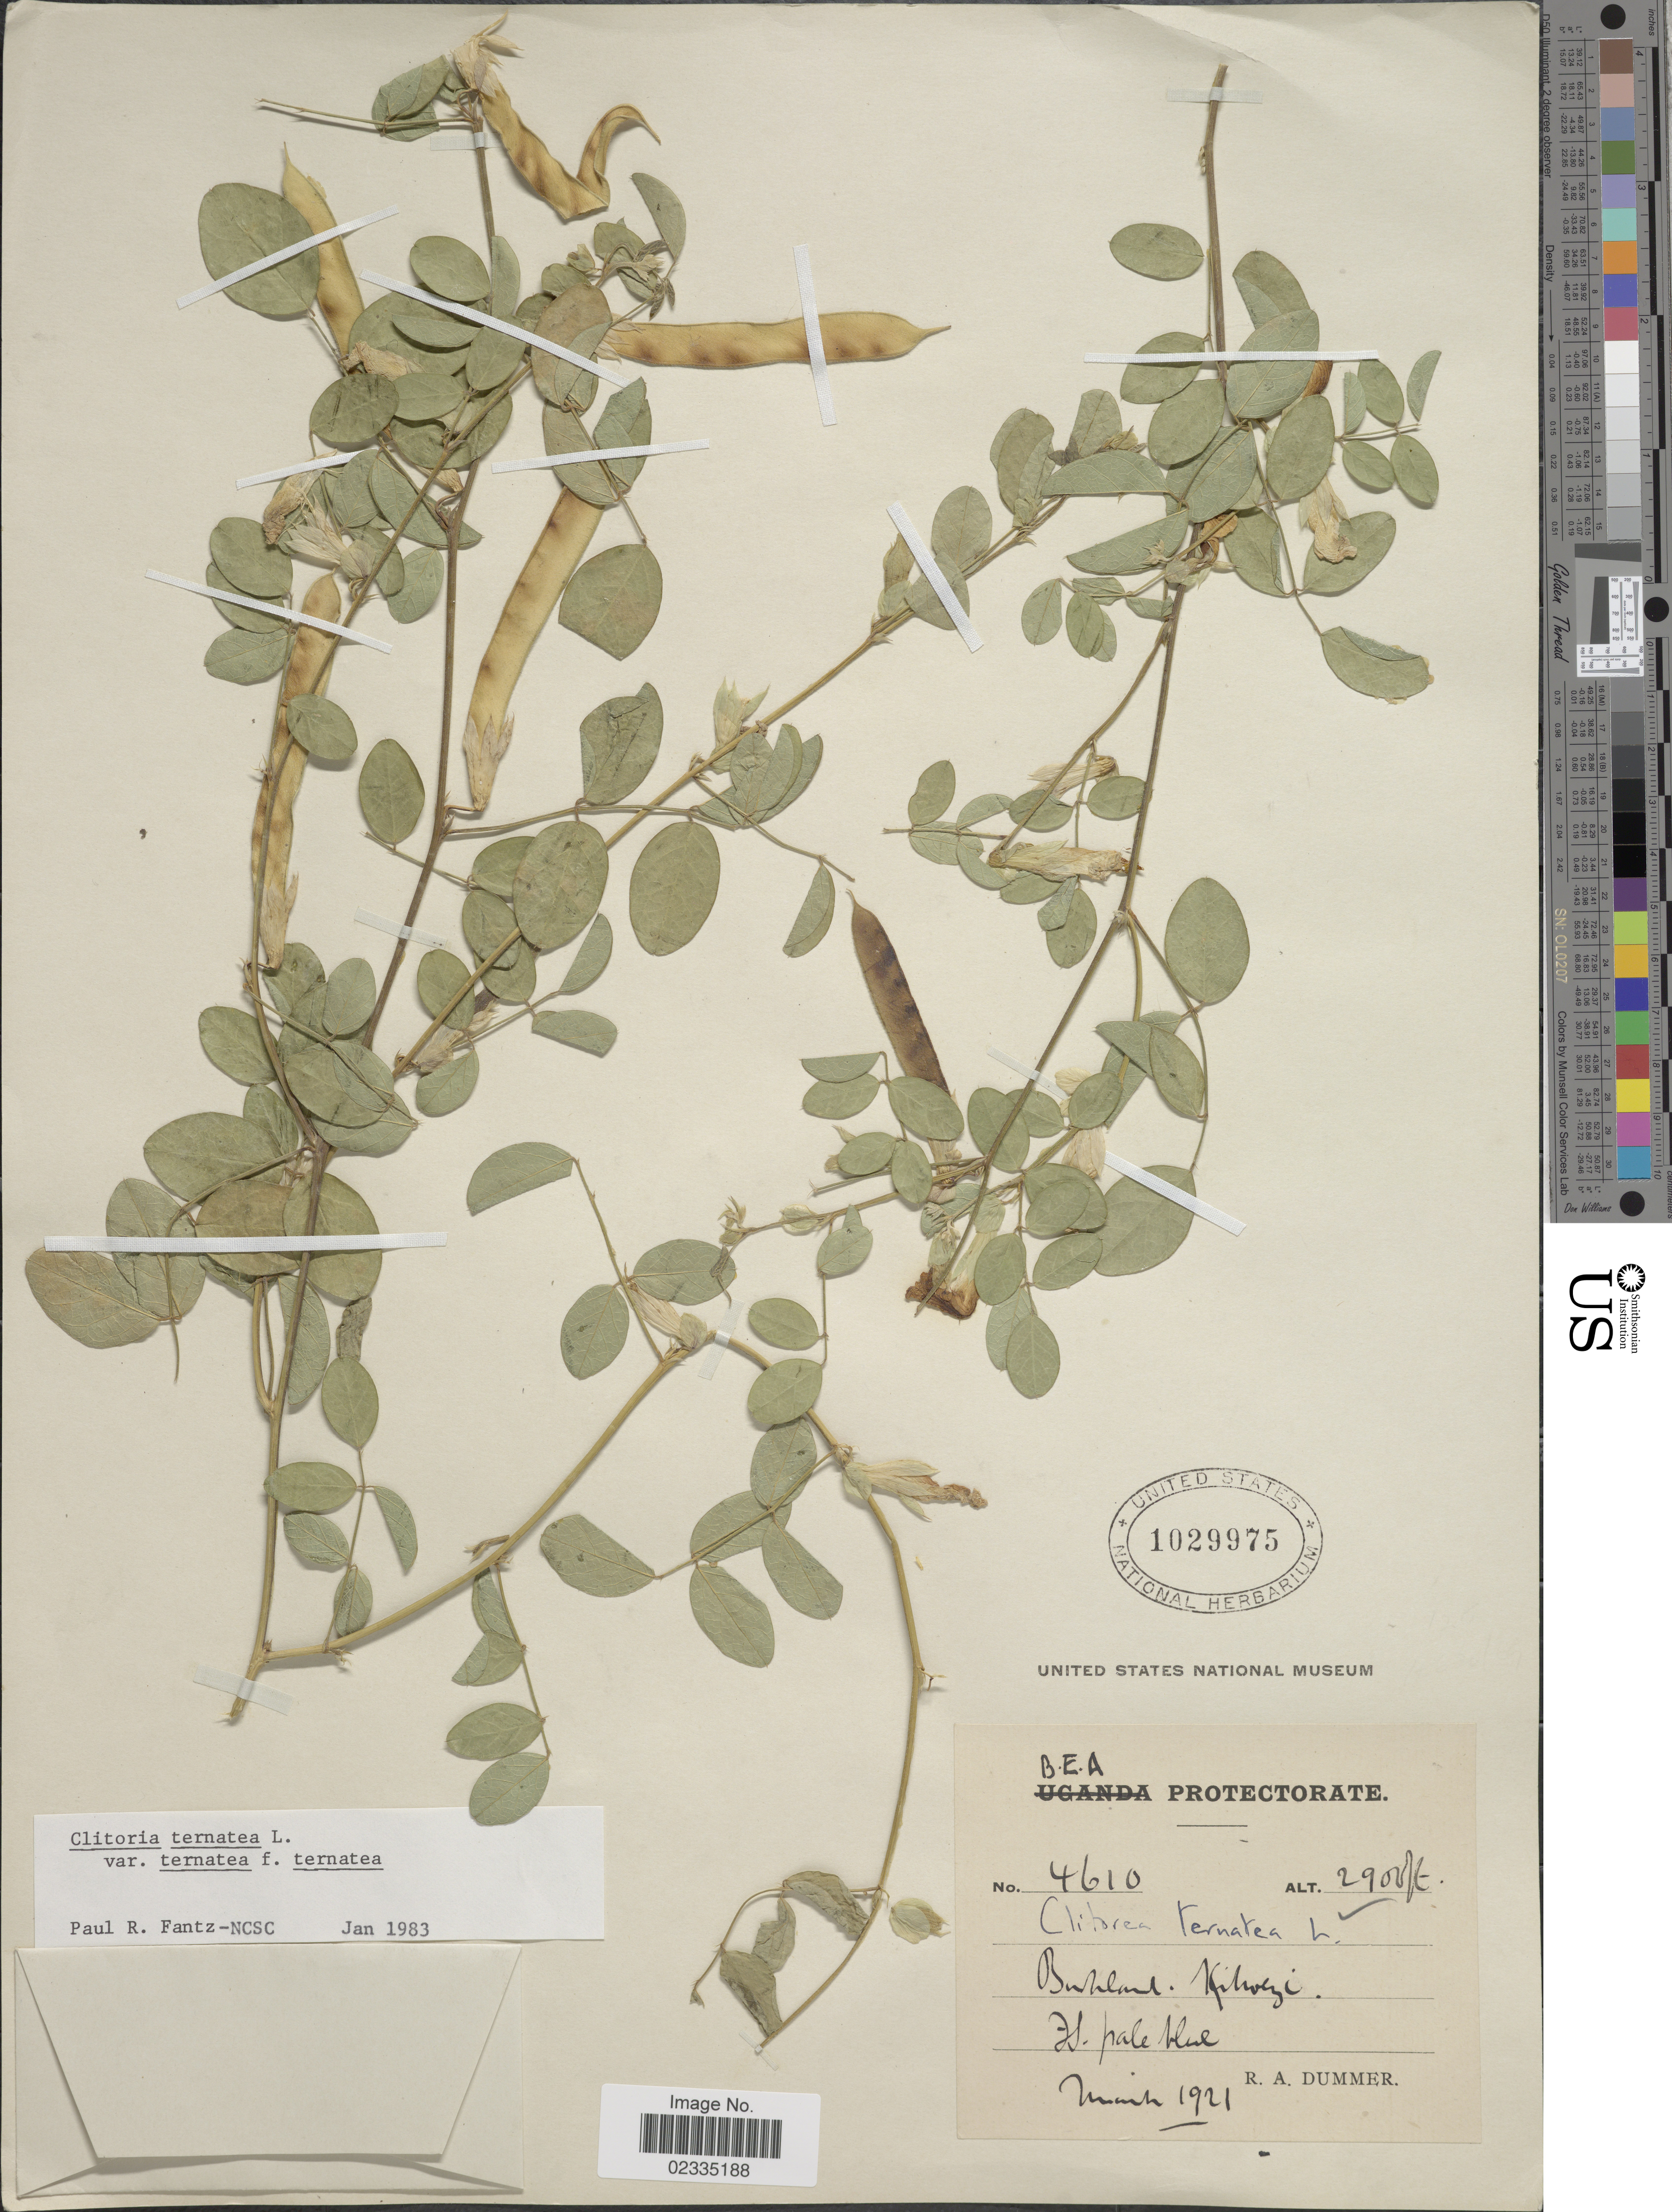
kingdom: Plantae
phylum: Tracheophyta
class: Magnoliopsida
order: Fabales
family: Fabaceae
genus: Clitoria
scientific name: Clitoria ternatea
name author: L.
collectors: R. Dümmer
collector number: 4610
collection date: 1921-03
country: Kenya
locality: B.E. A. Protectorate, Bushland, Kibwezi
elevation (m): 884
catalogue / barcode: US 1029975